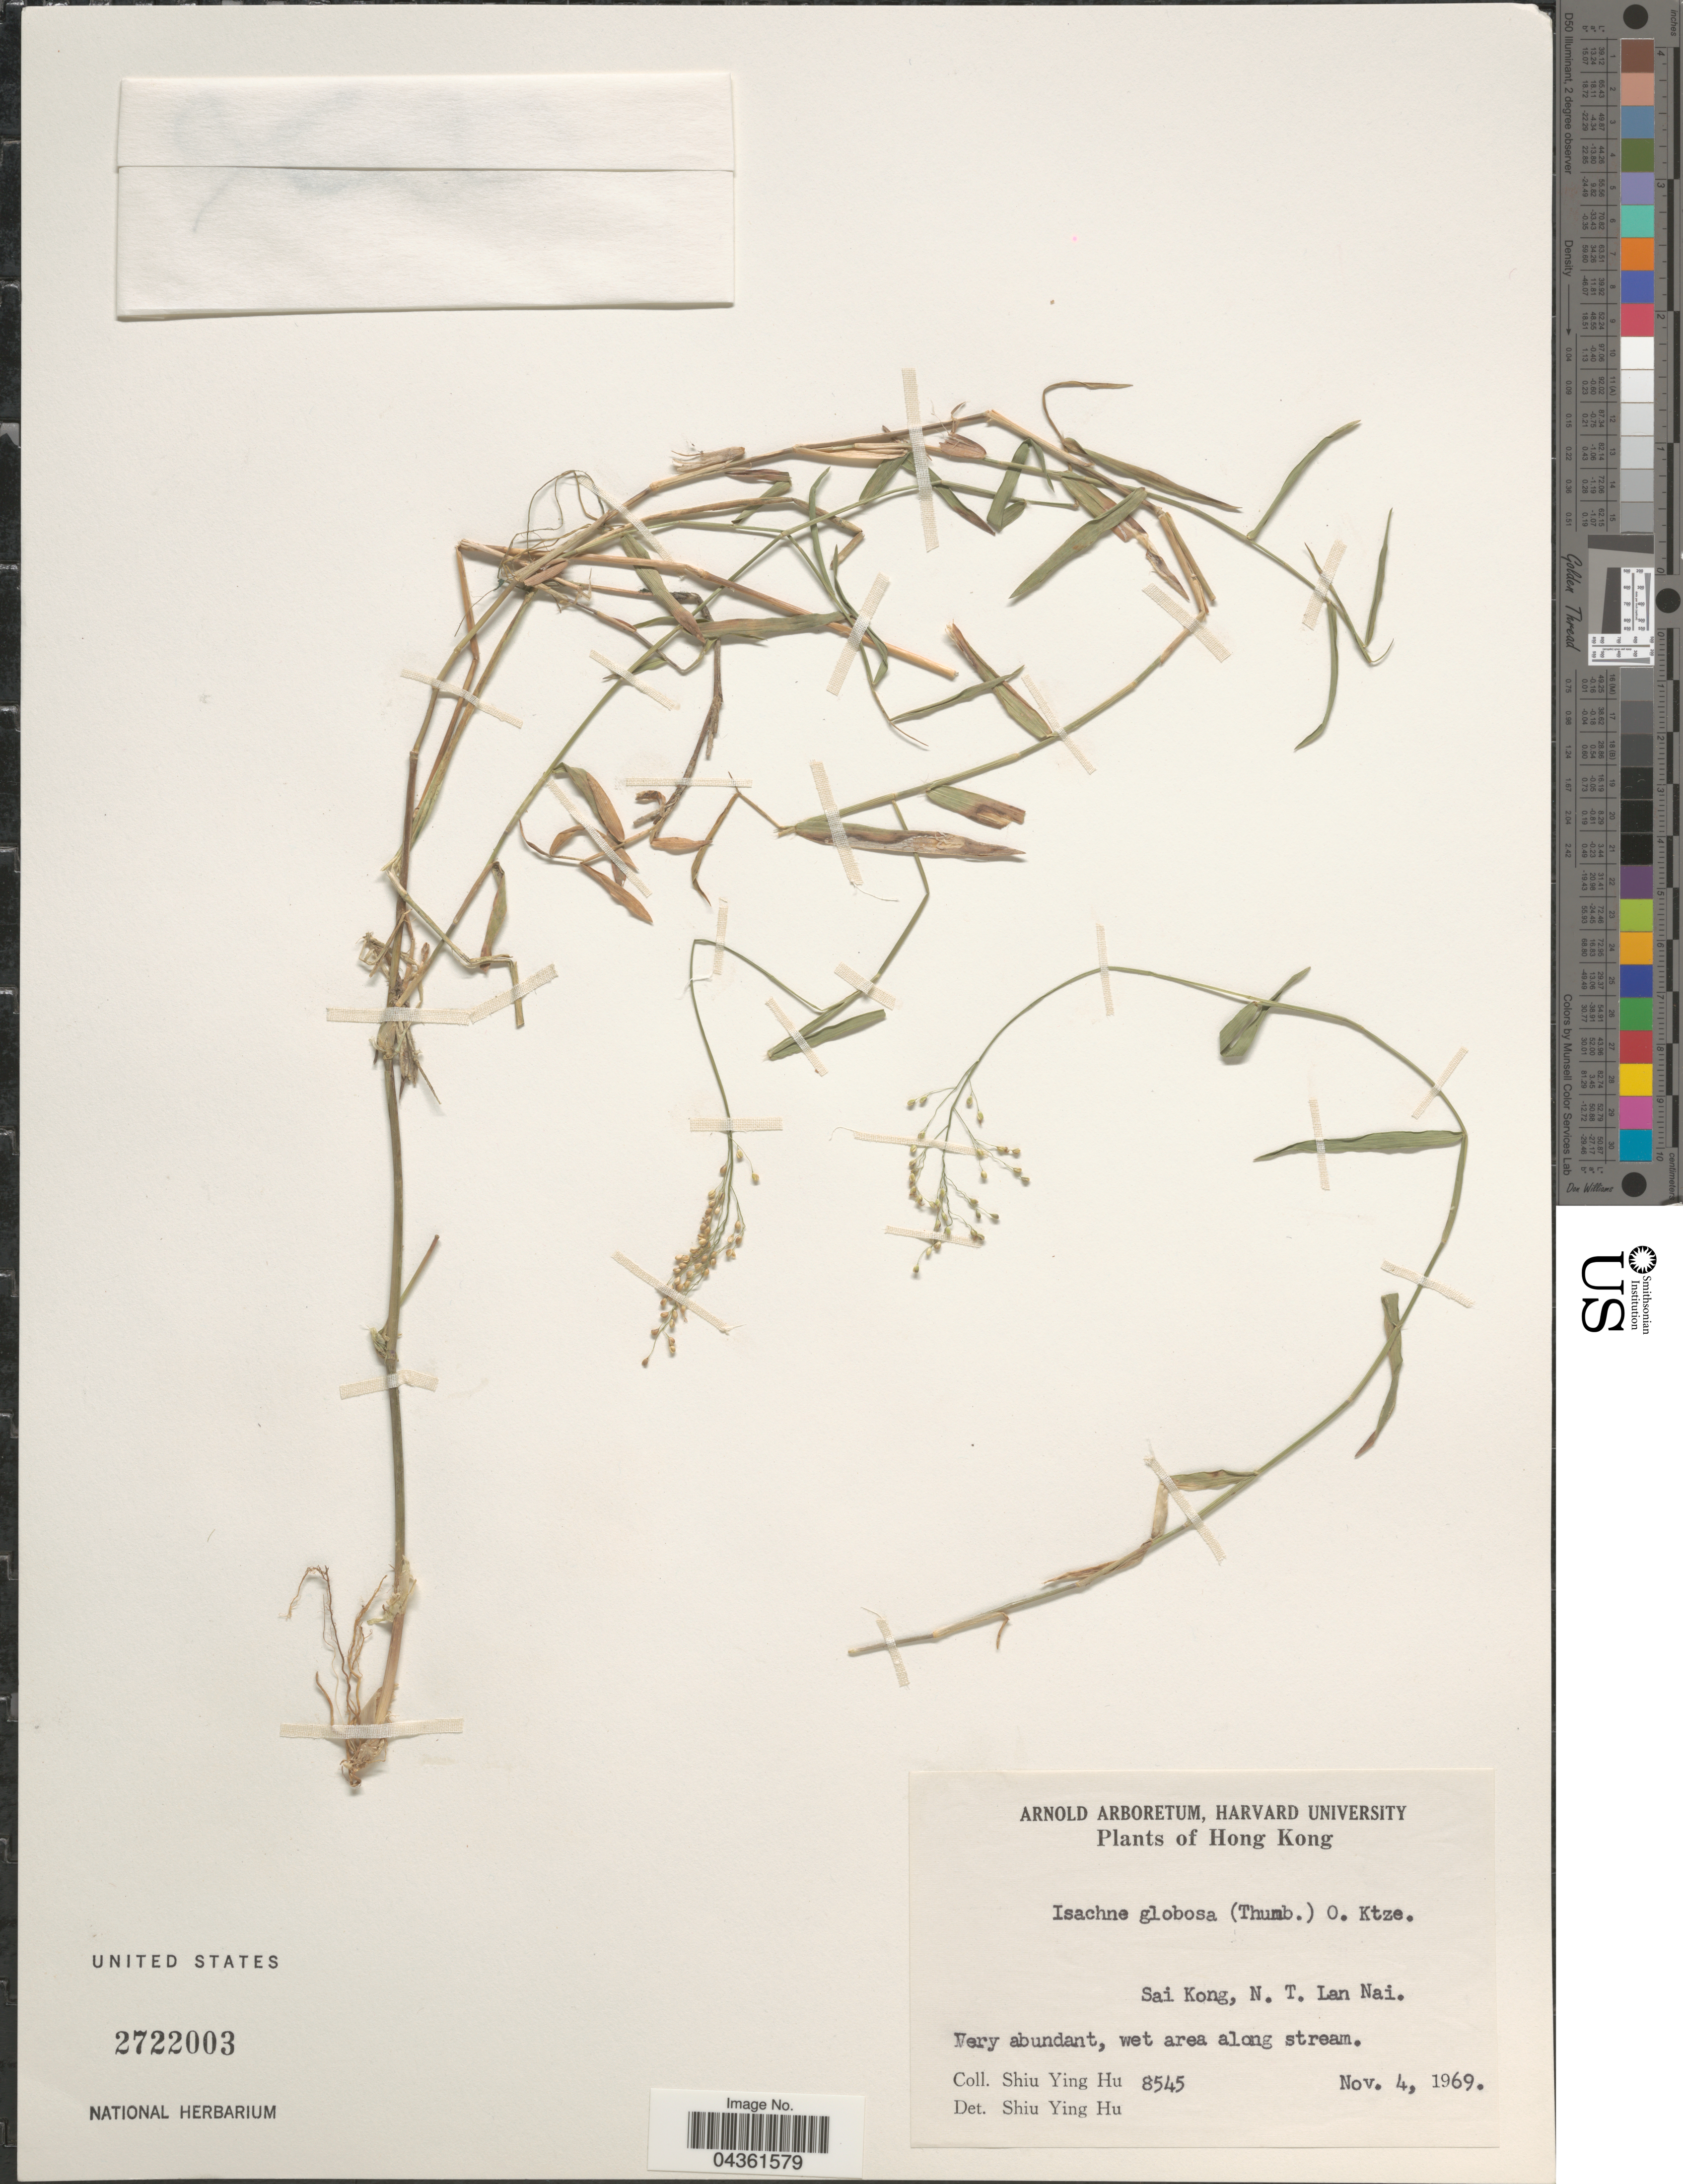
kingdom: Plantae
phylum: Tracheophyta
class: Liliopsida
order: Poales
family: Poaceae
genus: Isachne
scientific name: Isachne globosa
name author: (Thunb.) Kuntze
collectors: S. Y. Hu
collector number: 8545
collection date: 1969-11-04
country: China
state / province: Hong Kong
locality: Sai Kong, N.T. Lan Nai.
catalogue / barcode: US 2722003